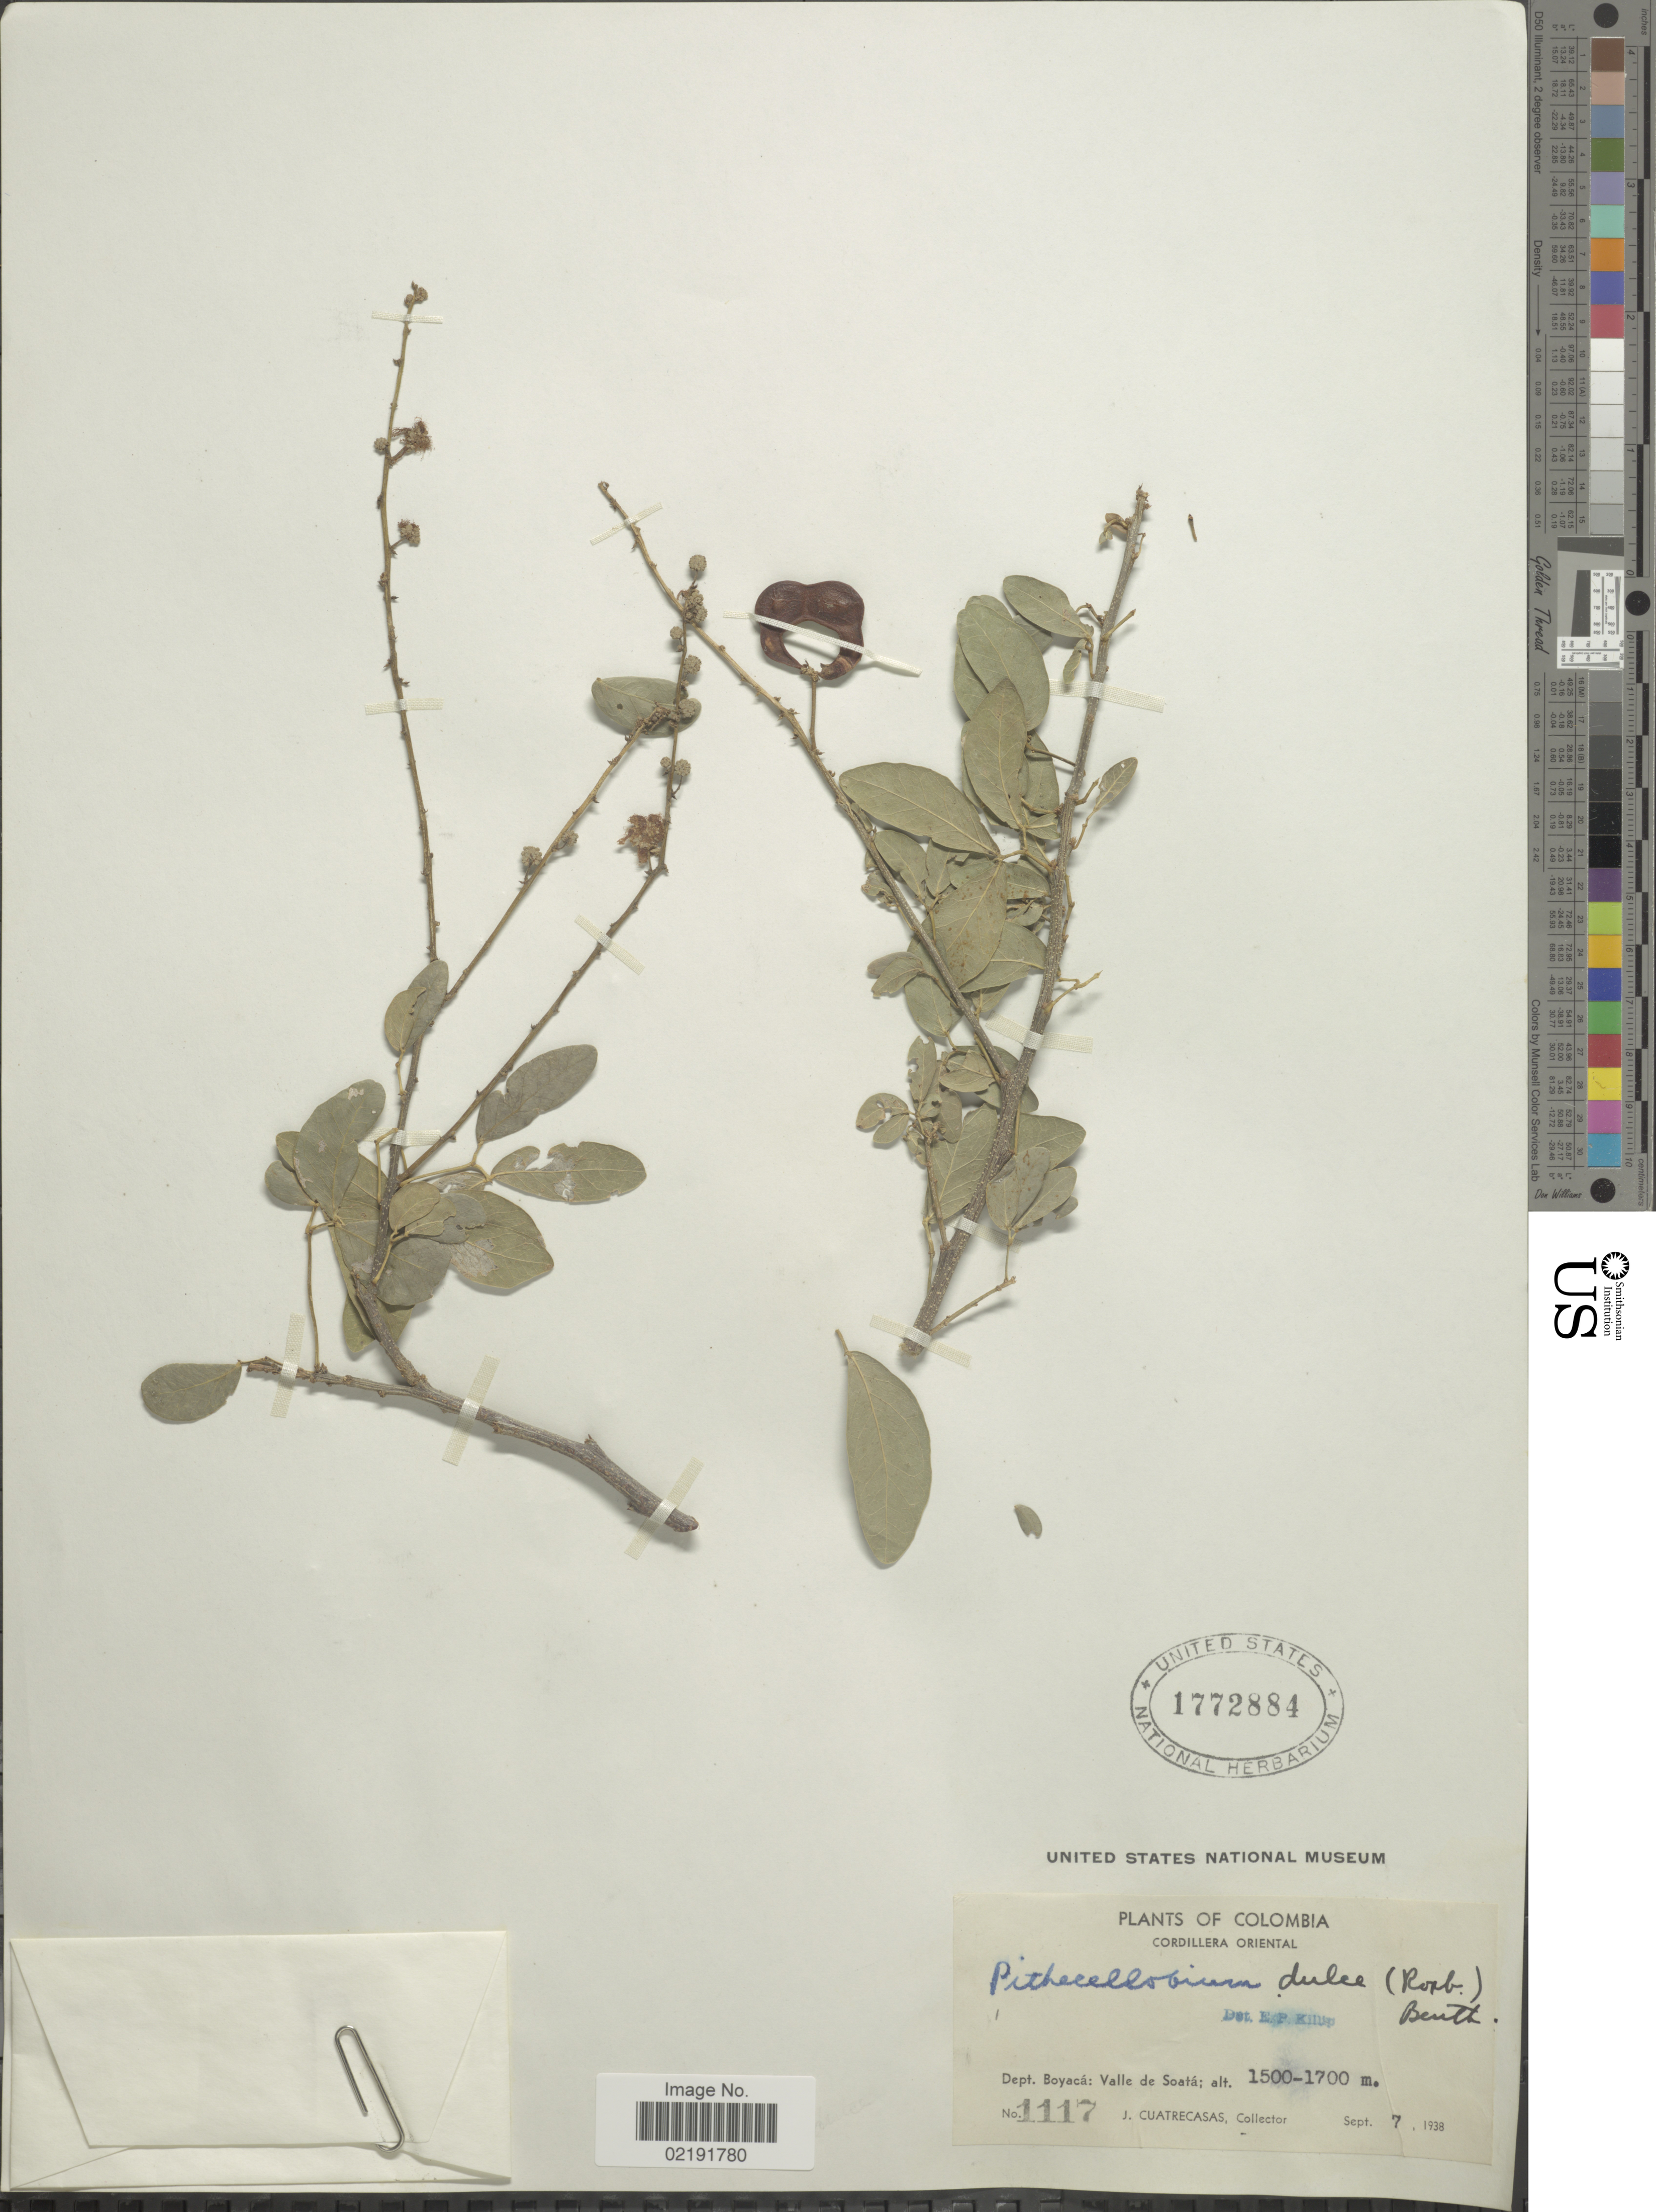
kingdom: Plantae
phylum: Tracheophyta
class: Magnoliopsida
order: Fabales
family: Fabaceae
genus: Pithecellobium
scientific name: Pithecellobium dulce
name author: (Roxb.) Benth.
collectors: J. Cuatrecasas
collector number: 1117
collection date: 1938-09-07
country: Colombia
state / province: Boyacá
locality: Cordillera Oriental. Dept. Boyacá: Valle de Soatá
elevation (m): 1500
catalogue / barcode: US 1772884